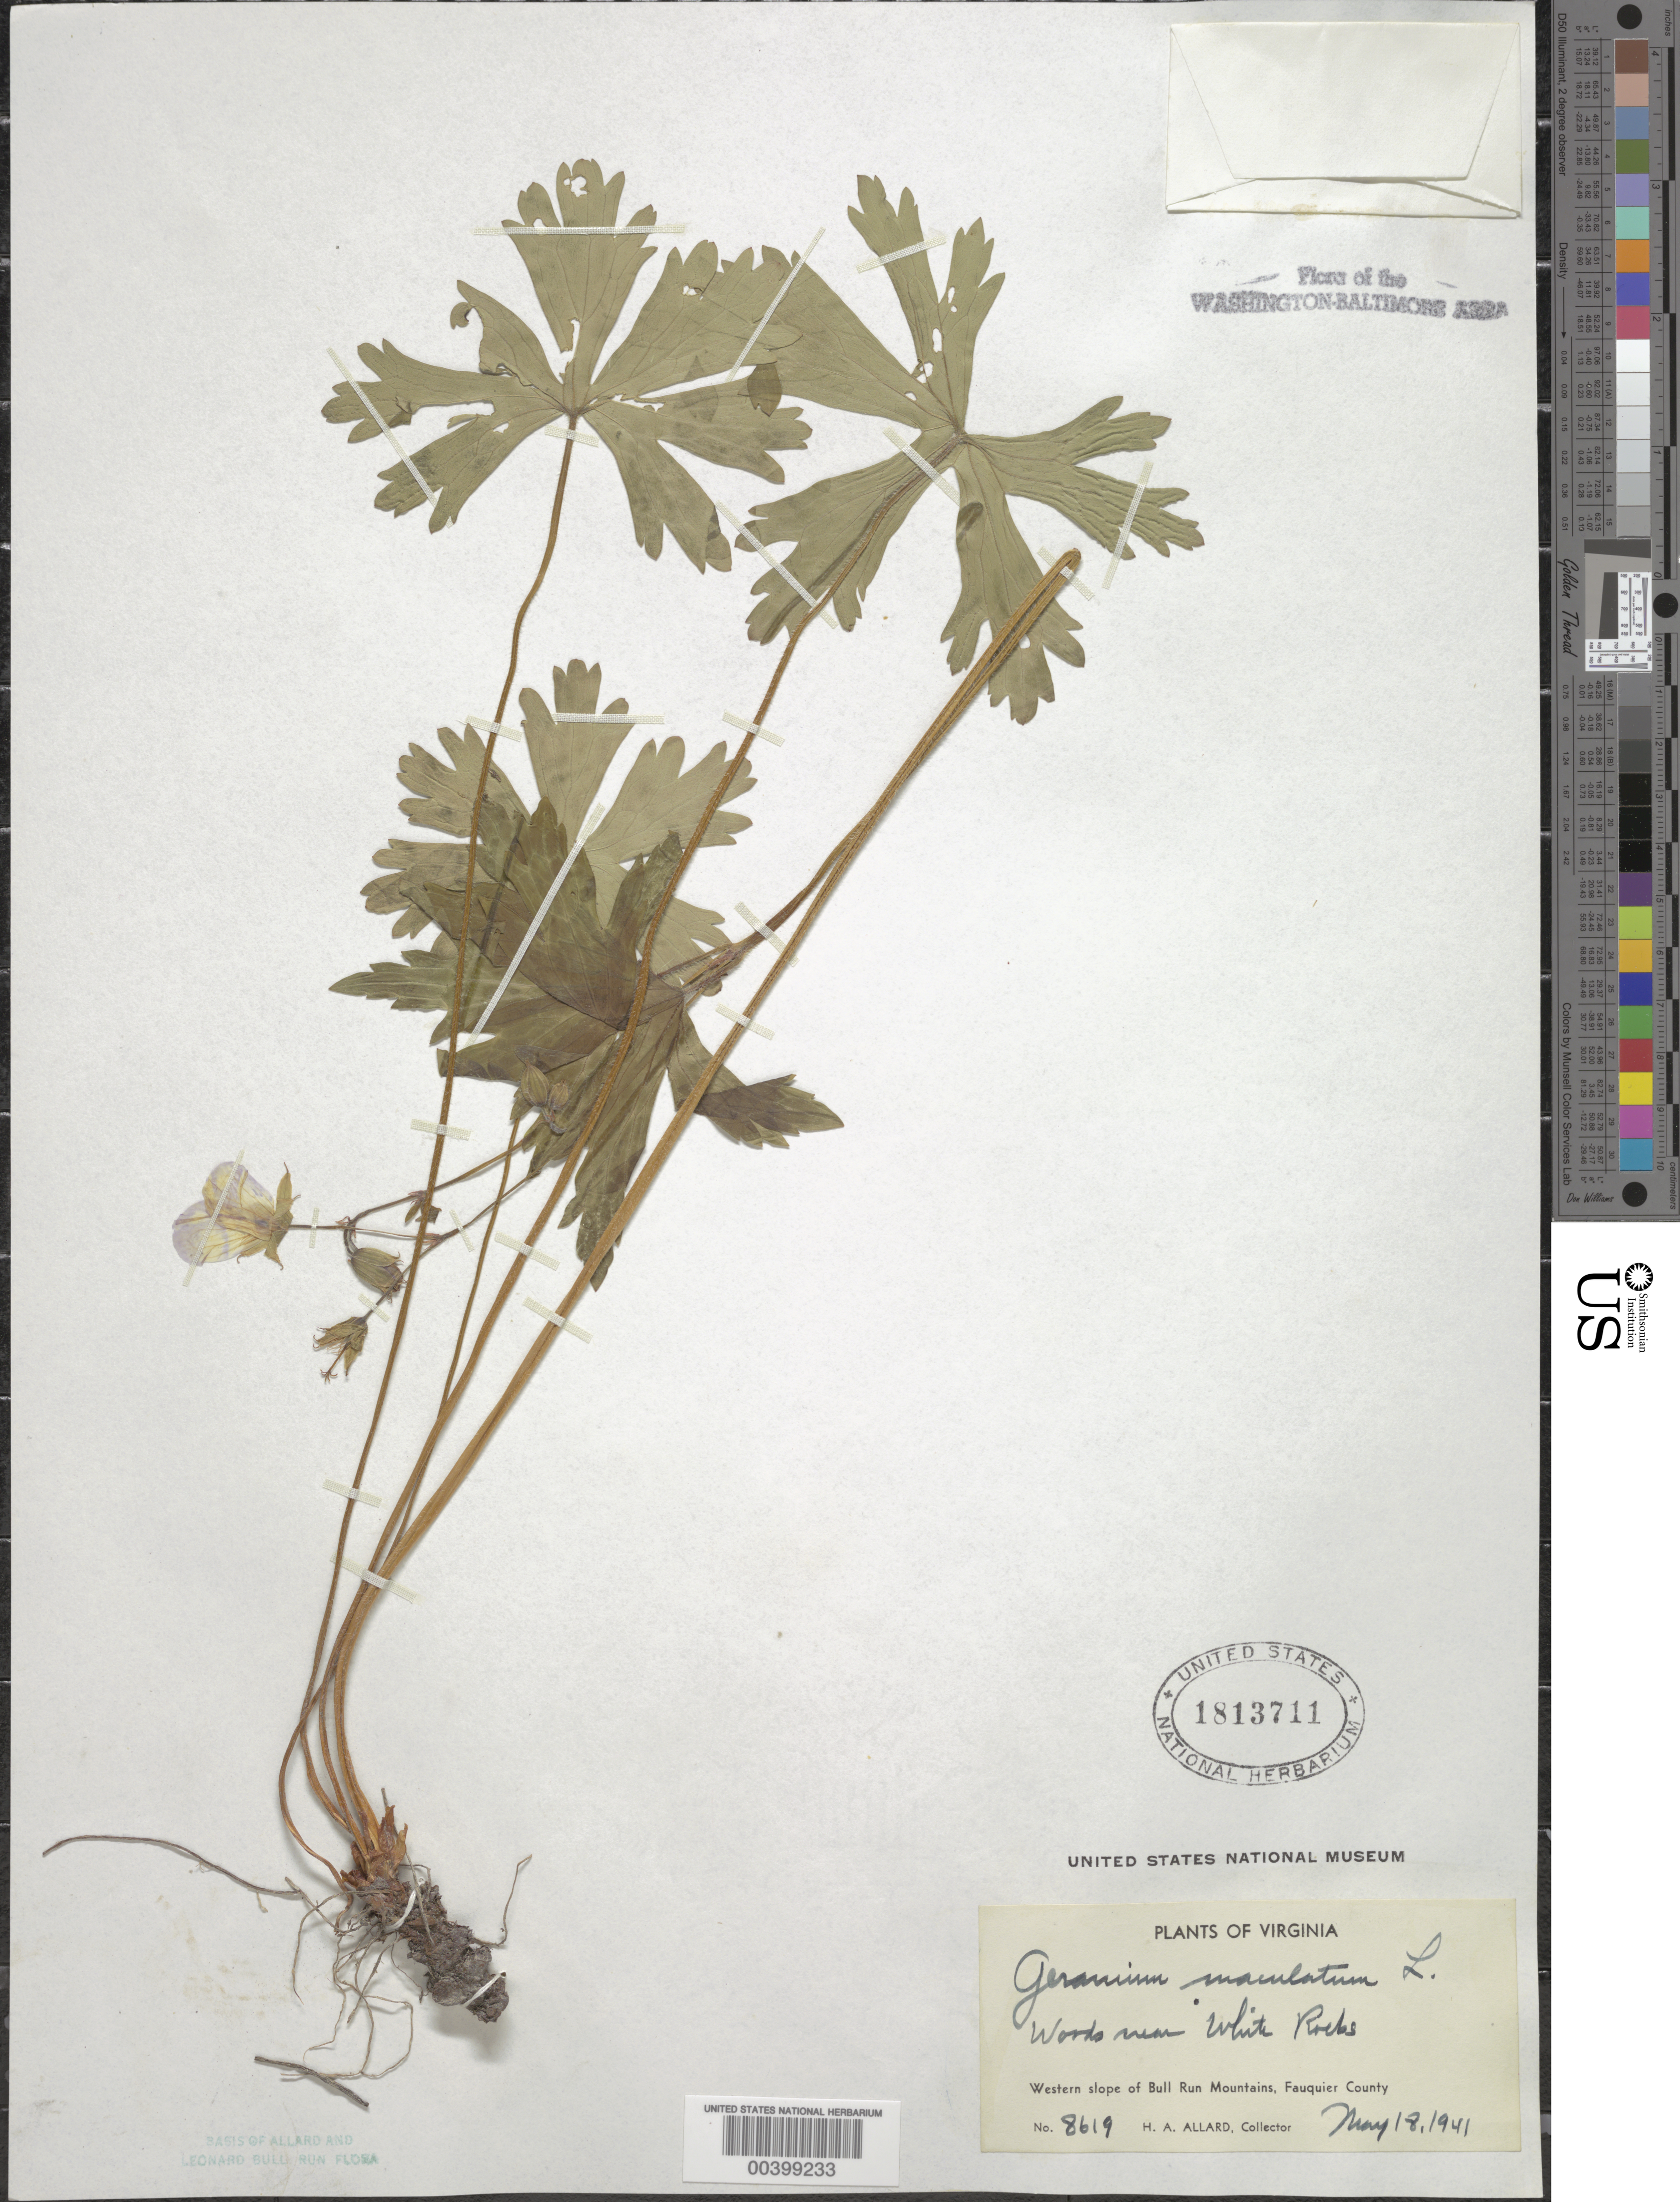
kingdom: Plantae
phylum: Tracheophyta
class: Magnoliopsida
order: Geraniales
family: Geraniaceae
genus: Geranium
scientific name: Geranium maculatum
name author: L.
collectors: H. A. Allard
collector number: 8619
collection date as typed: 18 May 1941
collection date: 1941-05-18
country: United States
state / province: Virginia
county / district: Fauquier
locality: White Rocks vicinity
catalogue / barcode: US 1813711